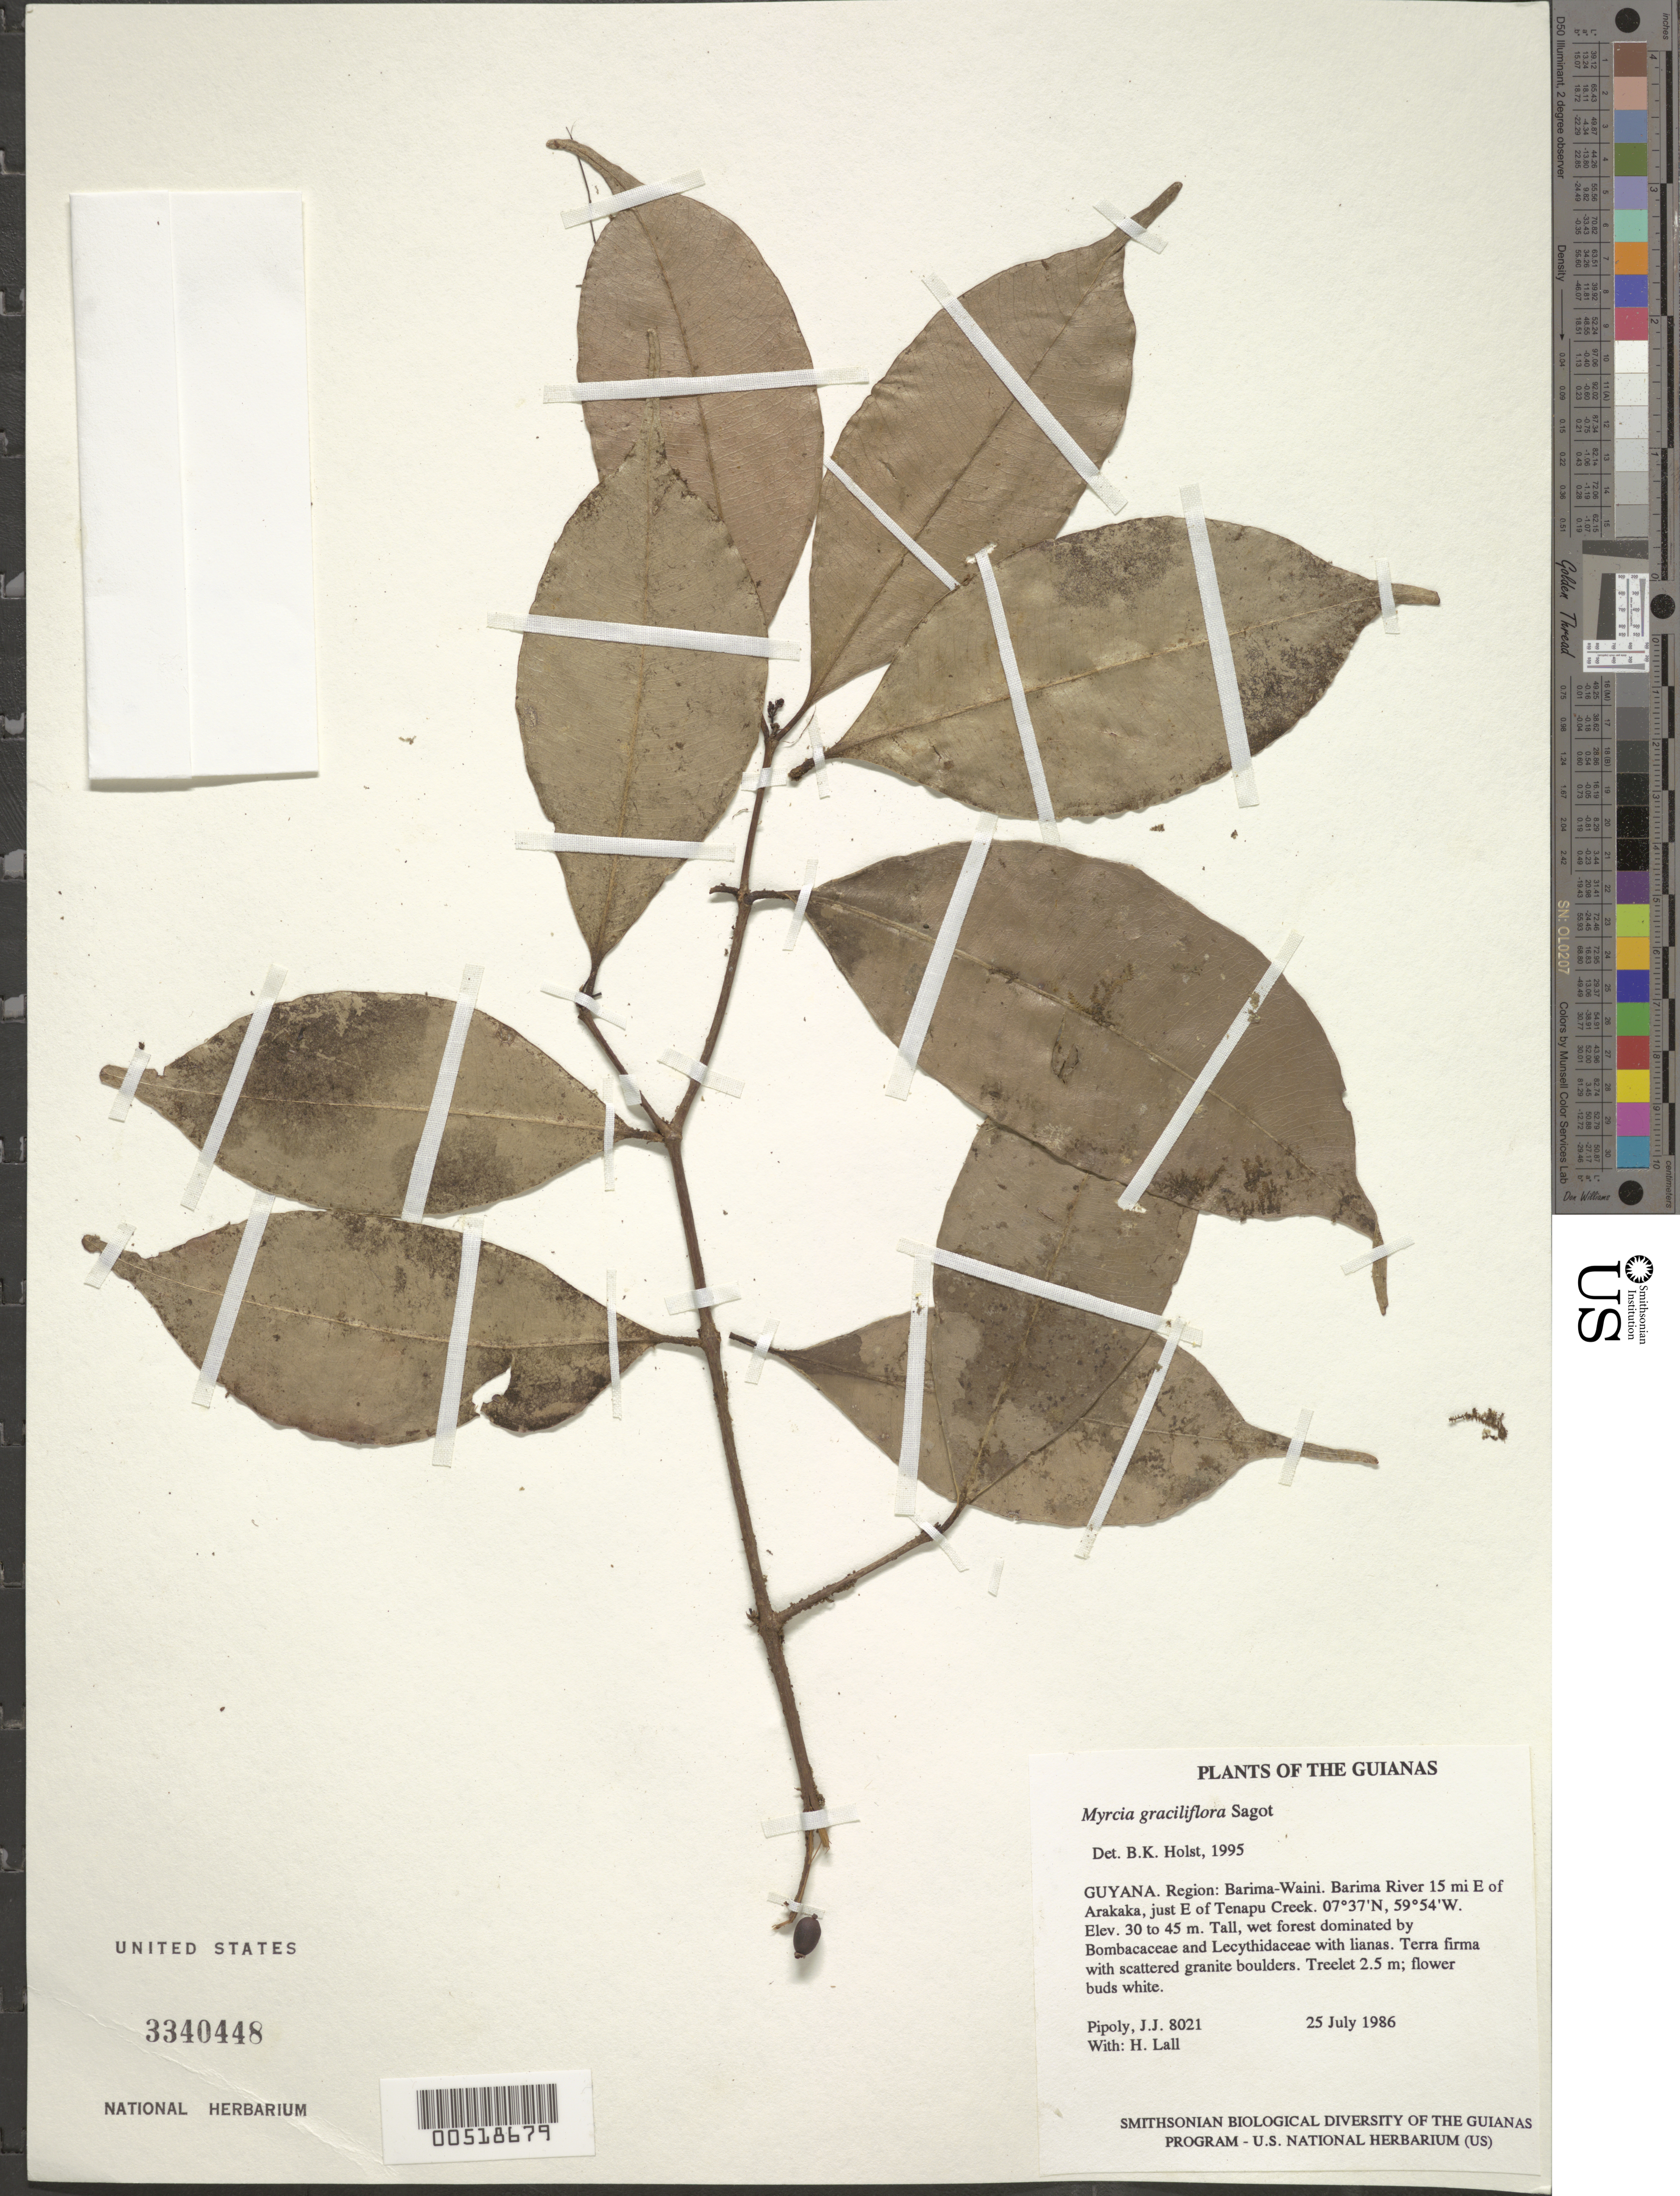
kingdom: Plantae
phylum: Tracheophyta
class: Magnoliopsida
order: Myrtales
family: Myrtaceae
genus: Myrcia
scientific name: Myrcia graciliflora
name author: Sagot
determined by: Holst, Bruce K.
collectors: J. J. Pipoly & H. Lall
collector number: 8021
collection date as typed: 25 July 1986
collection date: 1986-07-25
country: Guyana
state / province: Barima-Waini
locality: Barima River 15 mi E of Arakaka, just E of Tenapu Creek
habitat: Tall, wet forest dominated by Bombacaceae and Lecythidaceae with lianas. Terra firma with scattered granite boulders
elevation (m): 30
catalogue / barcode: US 3340448